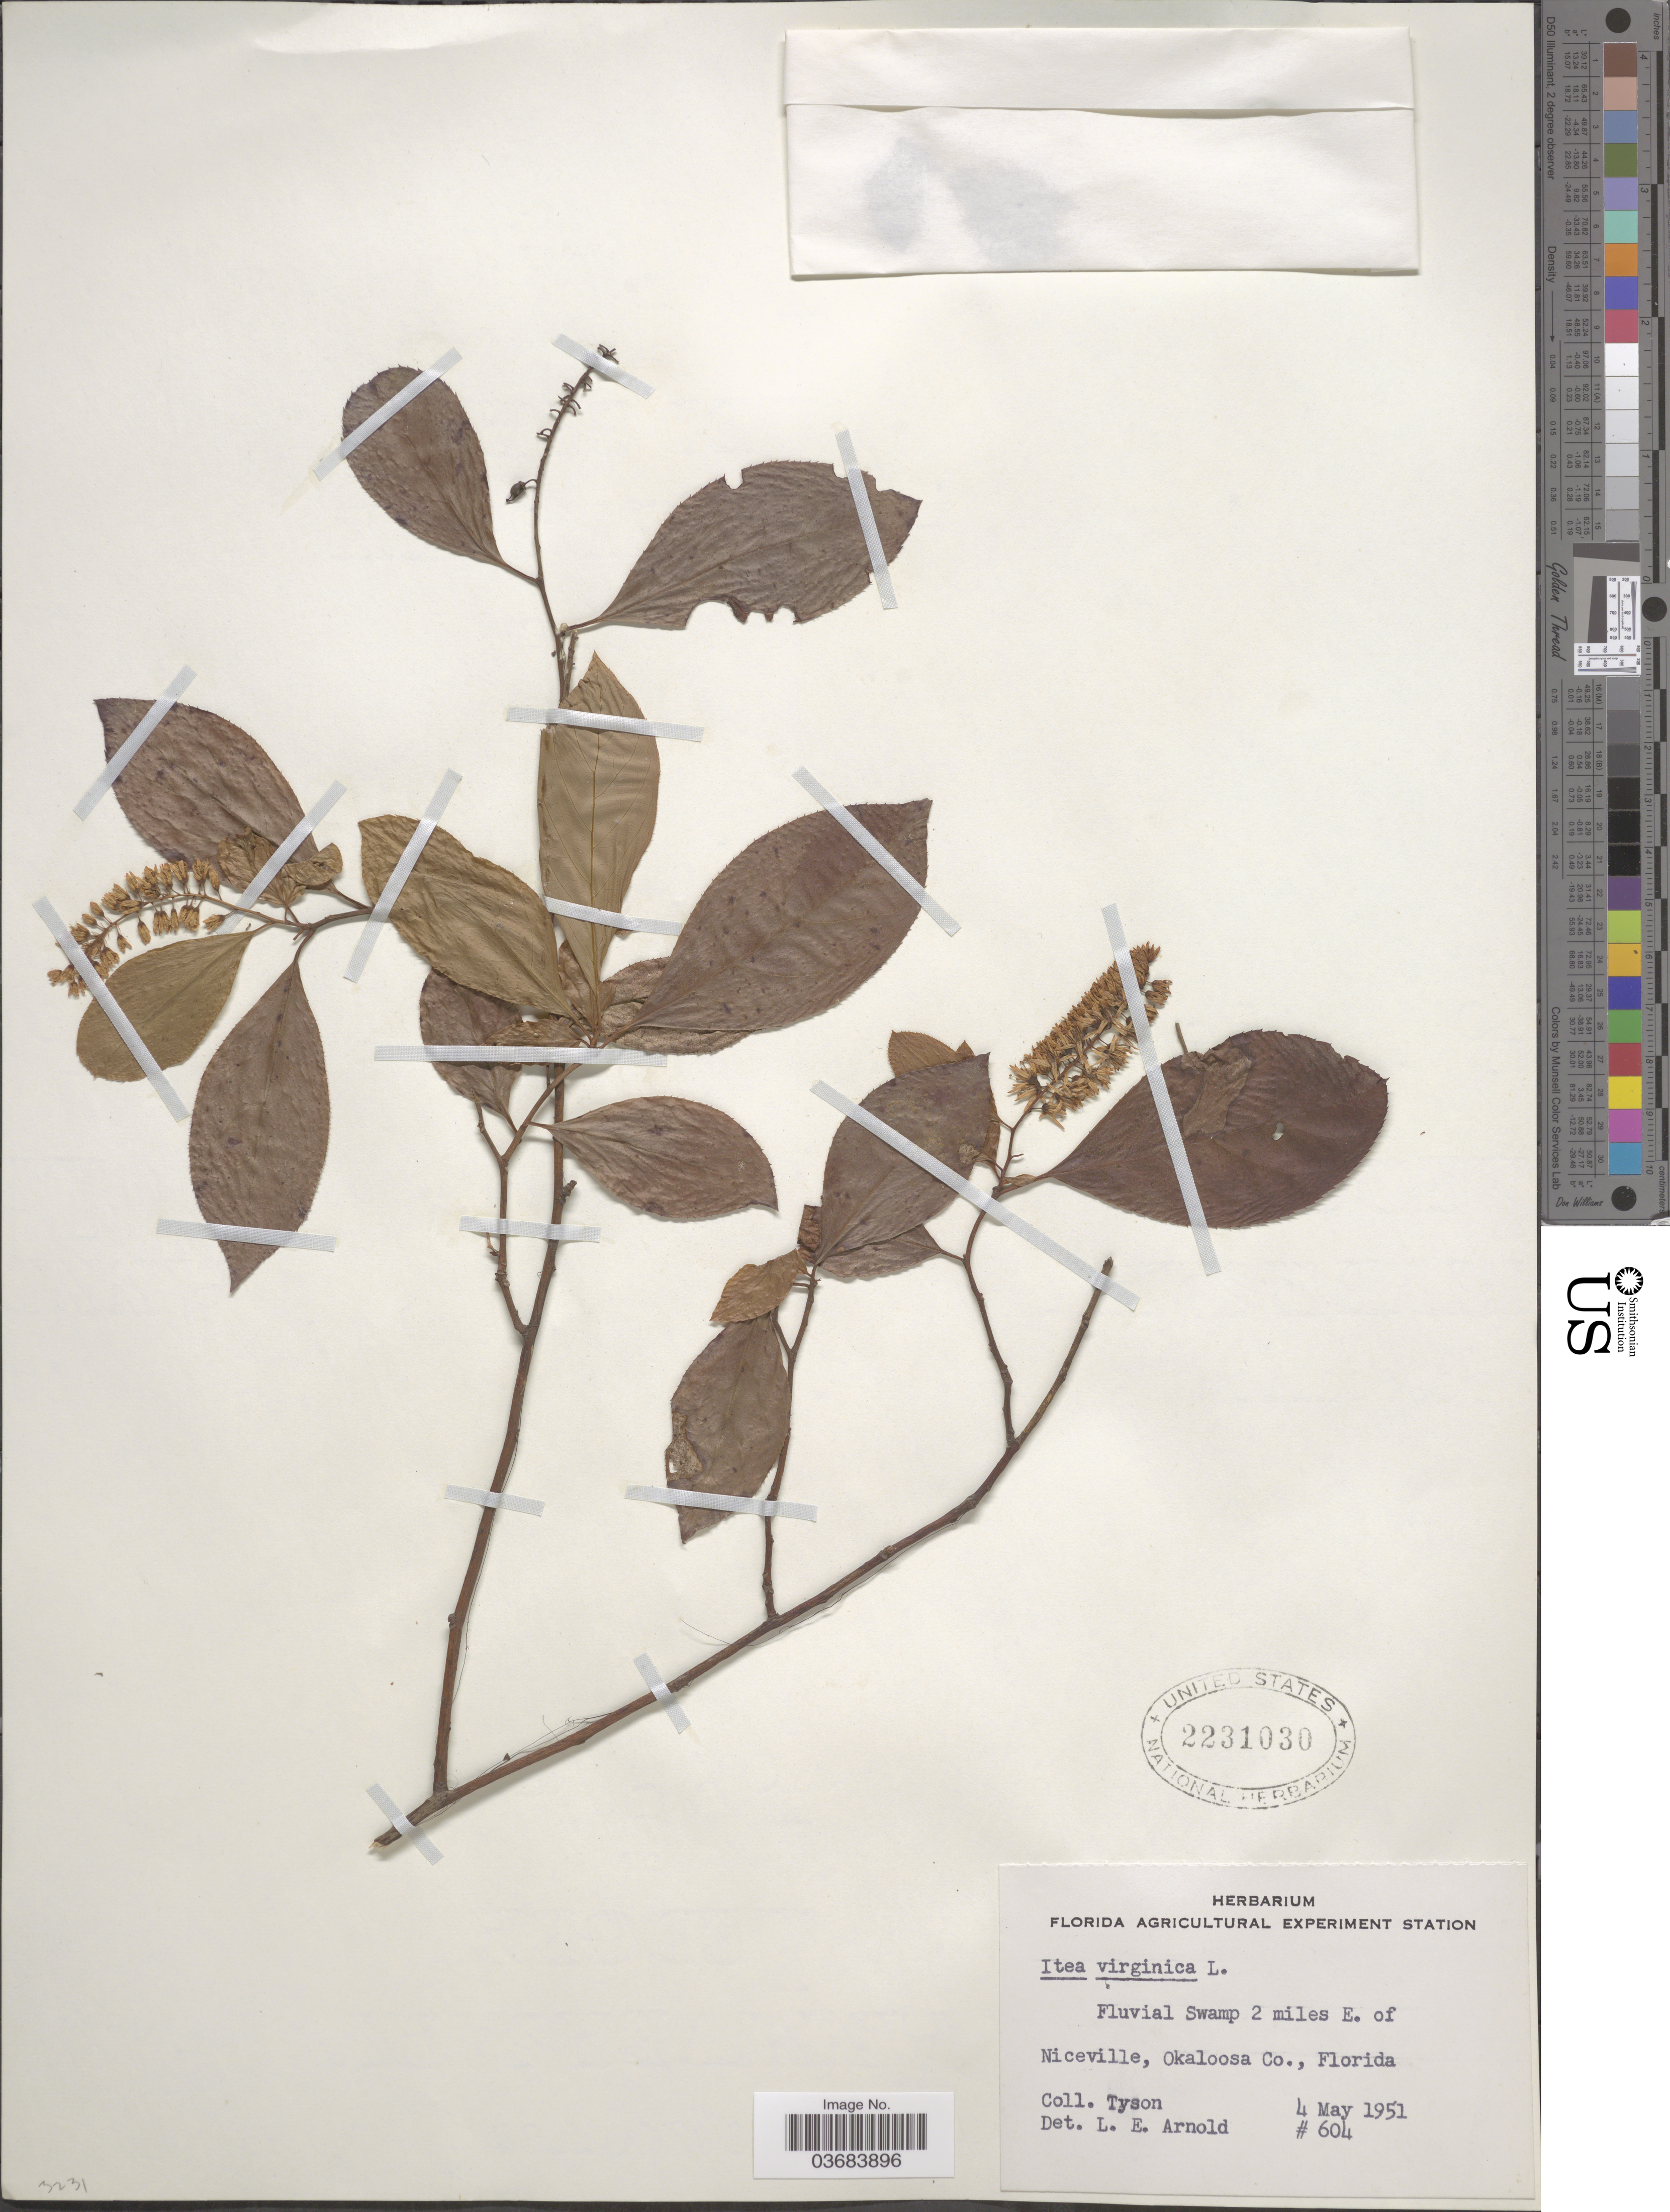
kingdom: Plantae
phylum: Tracheophyta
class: Magnoliopsida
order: Saxifragales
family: Iteaceae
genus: Itea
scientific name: Itea virginica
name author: L.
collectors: -. Tyson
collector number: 604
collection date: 1951-05-04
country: United States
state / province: Florida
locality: Fluvial Swamp 2 miles E. of Niceville, Okaloosa Co.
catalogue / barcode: US 2231030